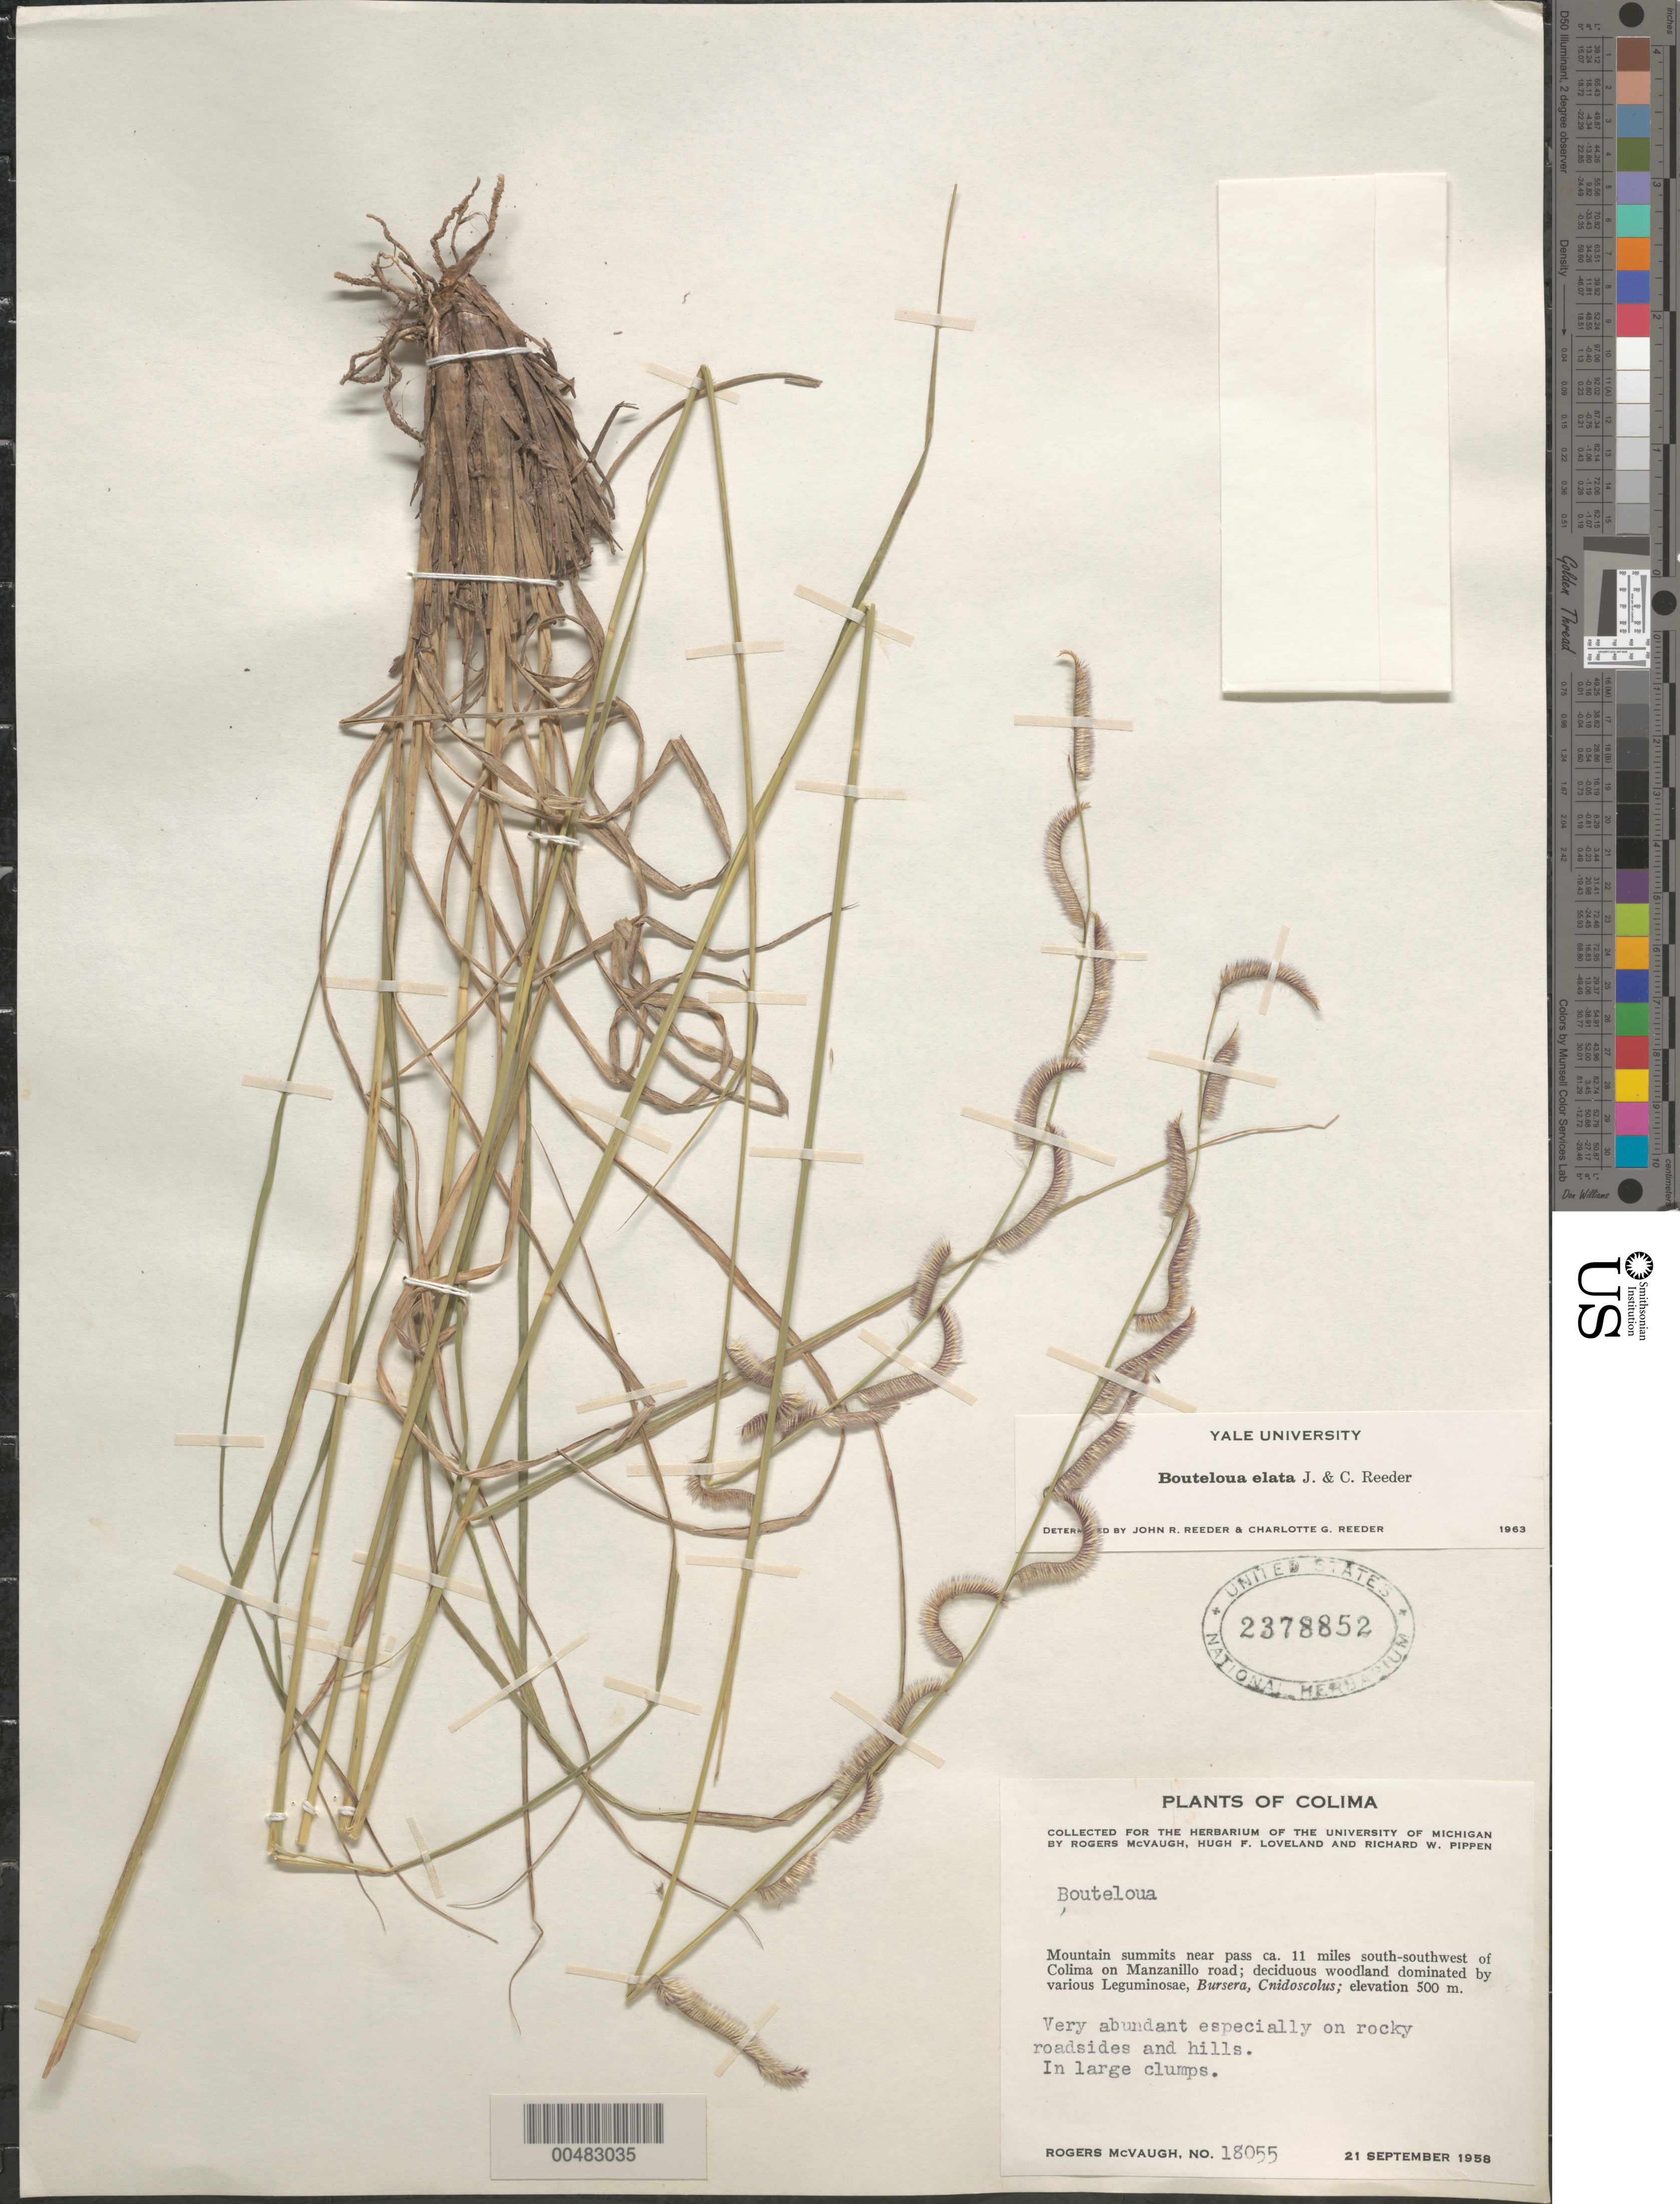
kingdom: Plantae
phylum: Tracheophyta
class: Liliopsida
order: Poales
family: Poaceae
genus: Bouteloua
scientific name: Bouteloua elata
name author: Reeder & C. Reeder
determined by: Reeder, J. R.; Reeder, C. G.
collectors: R. McVaugh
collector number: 18055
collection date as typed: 21 Sep 1958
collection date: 1958-09-21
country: Mexico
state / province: Colima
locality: Mtn summits near pass ca 11 mi SSW of Colima on Manzanillo rd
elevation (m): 500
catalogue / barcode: US 2378852